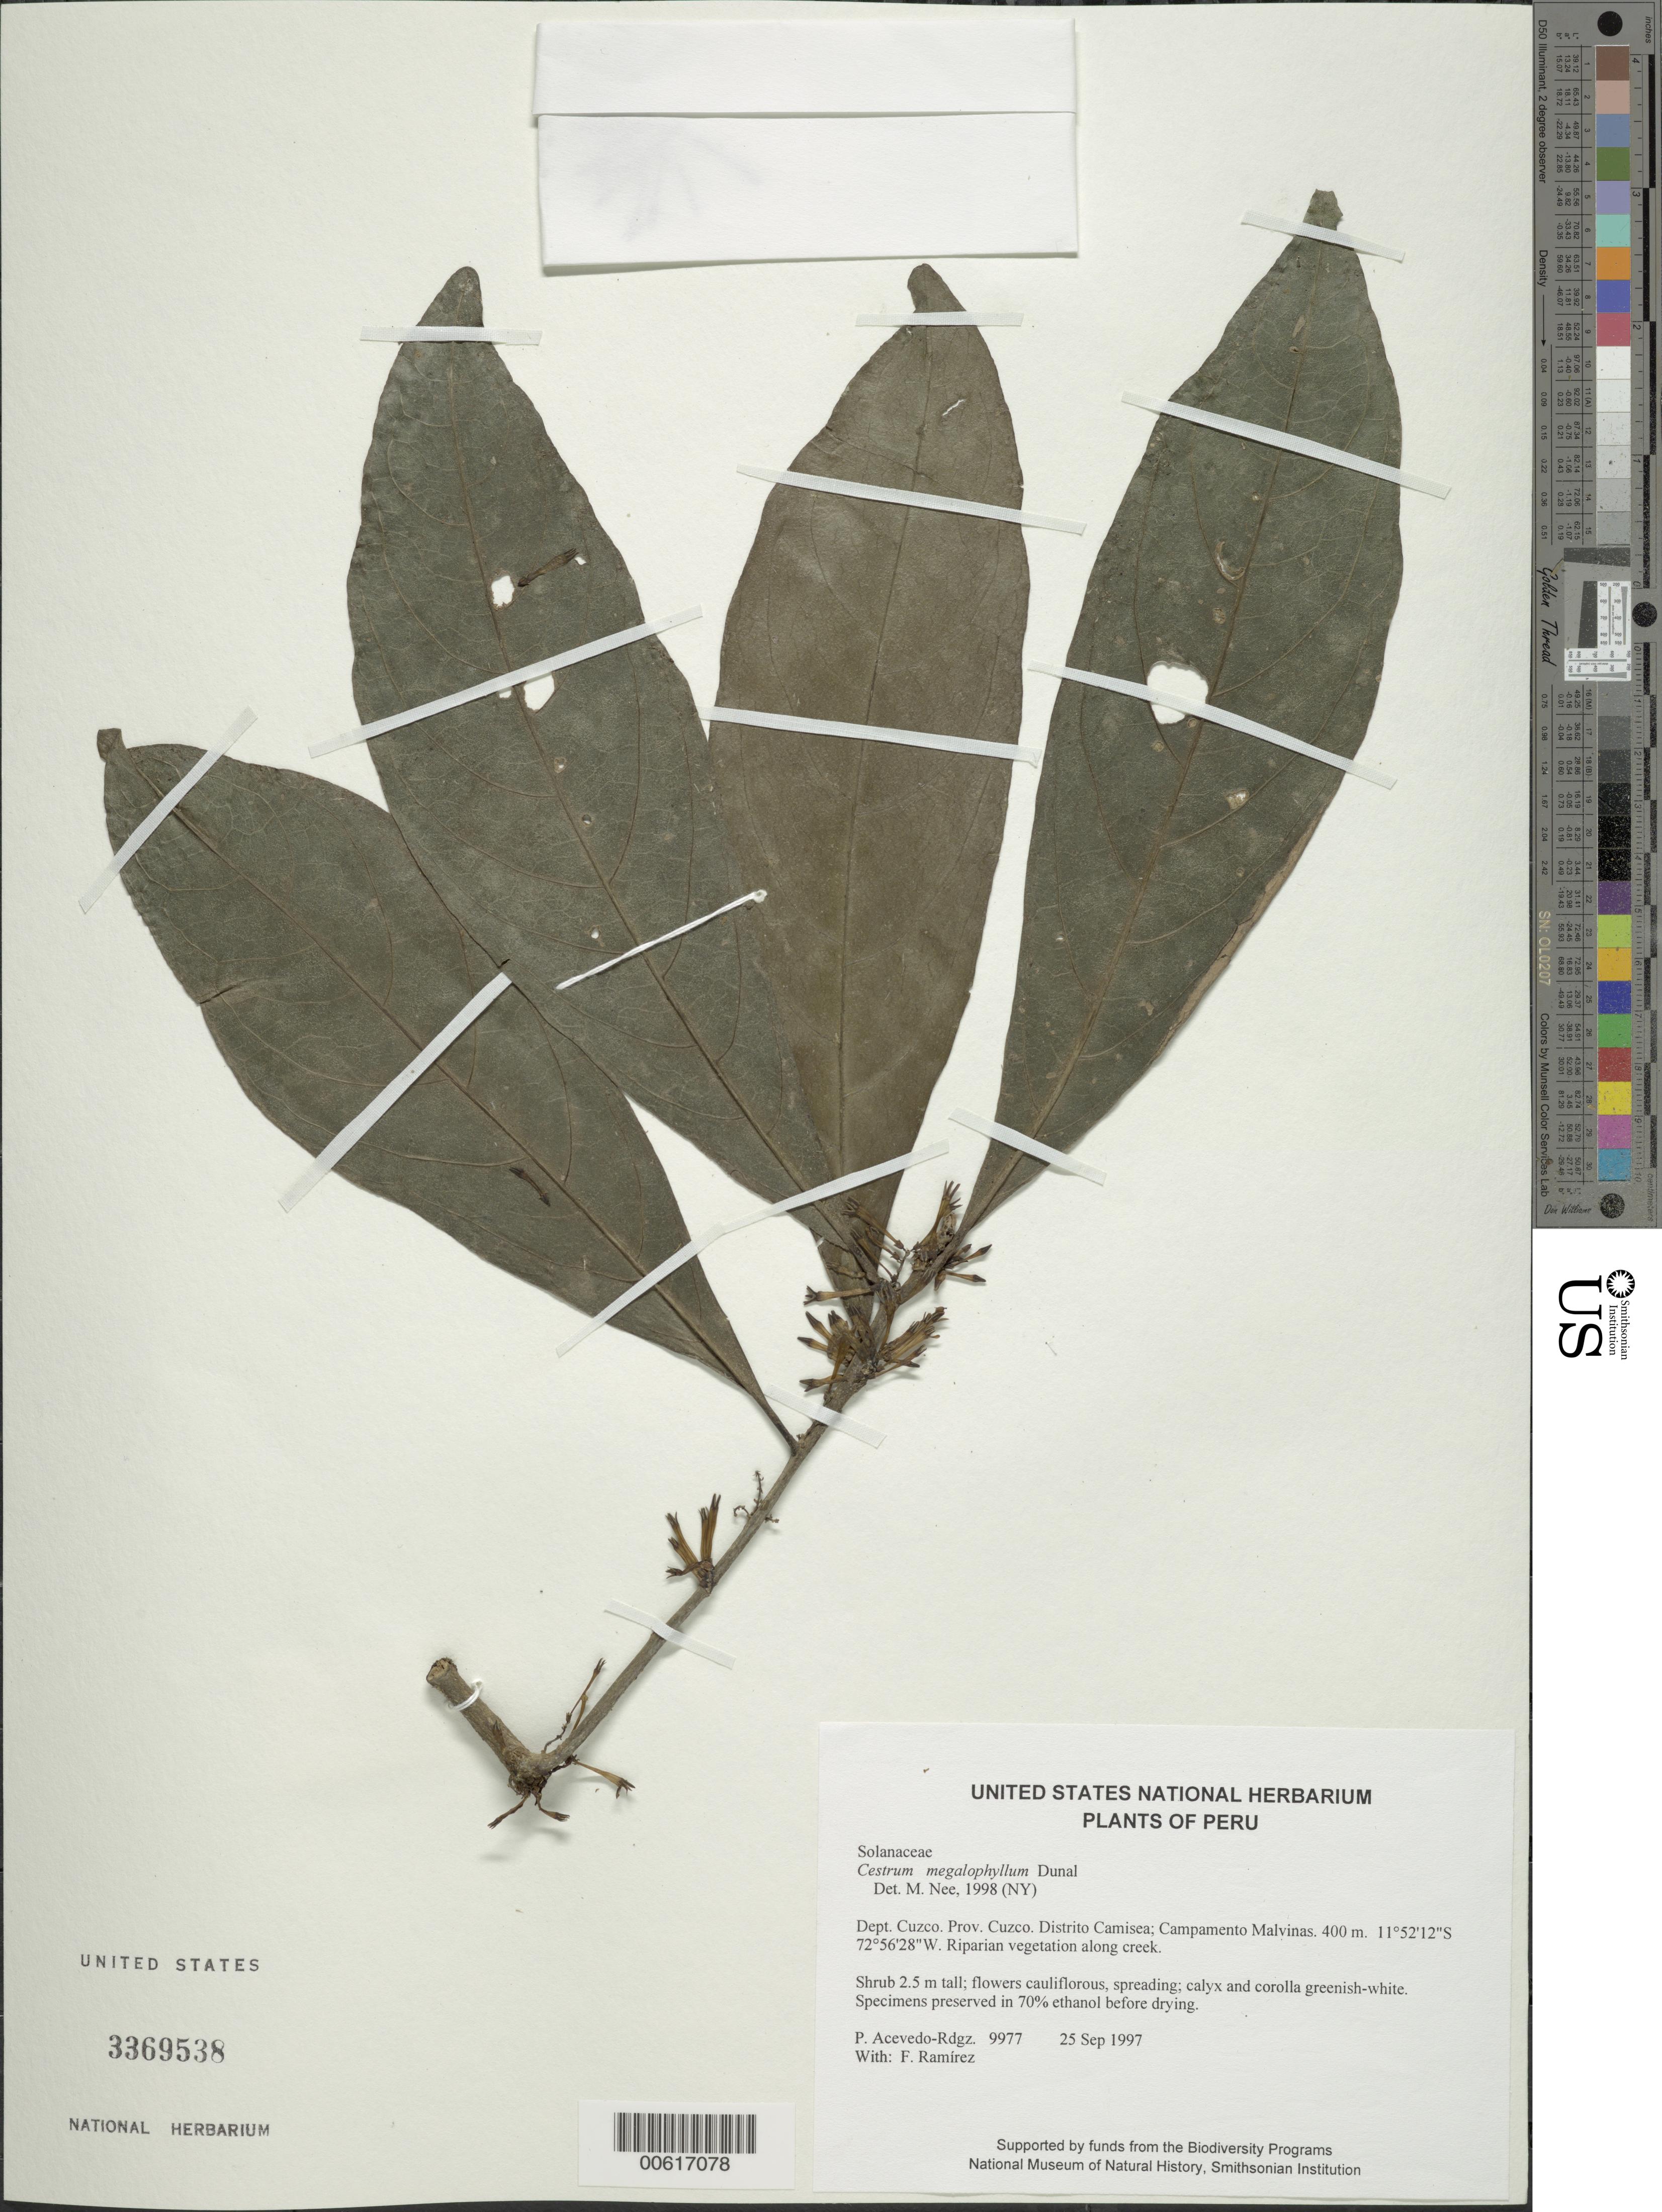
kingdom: Plantae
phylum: Tracheophyta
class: Magnoliopsida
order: Solanales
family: Solanaceae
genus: Cestrum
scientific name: Cestrum megalophyllum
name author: Dunal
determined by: Nee, Michael H.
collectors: P. Acevedo-Rodr. & F. Ramirez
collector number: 9977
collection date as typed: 25 Sep 1997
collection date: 1997-09-25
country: Peru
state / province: Cusco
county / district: Cusco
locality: Distrito Camisea; Campamento Malvinas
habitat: Riparian vegetation along creek.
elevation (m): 400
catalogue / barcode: US 3369538